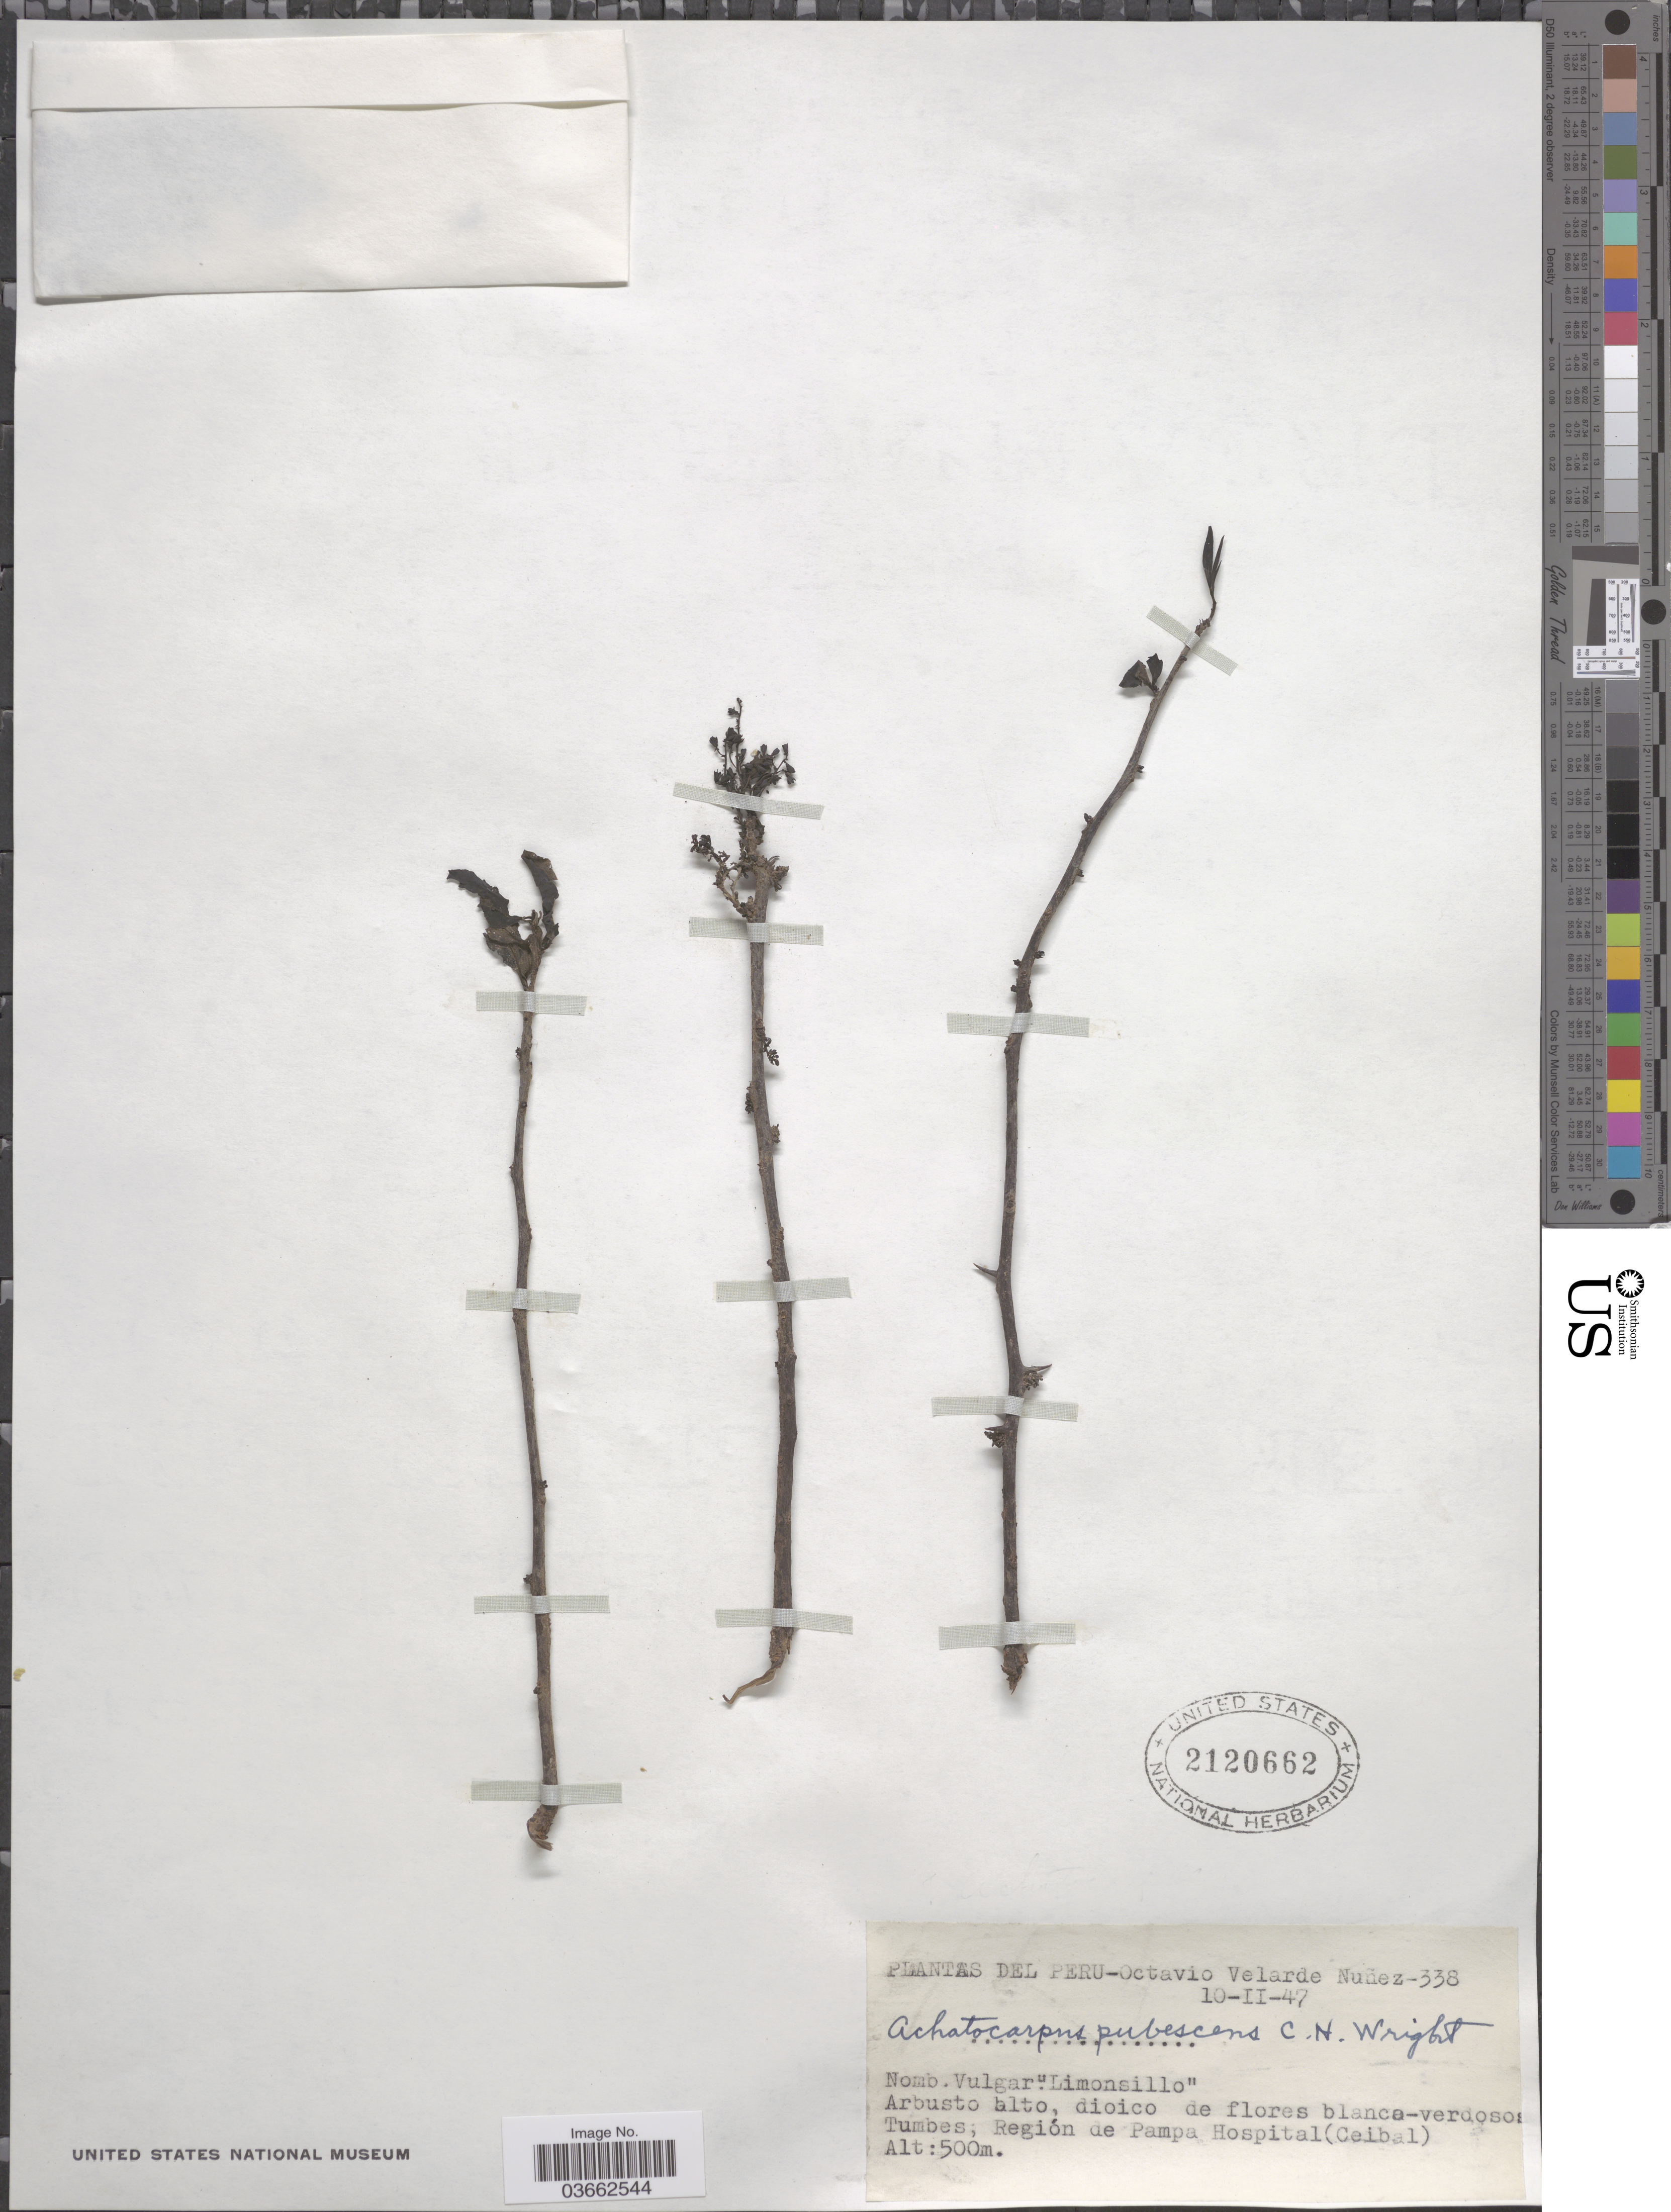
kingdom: Plantae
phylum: Tracheophyta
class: Magnoliopsida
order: Caryophyllales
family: Achatocarpaceae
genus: Achatocarpus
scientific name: Achatocarpus pubescens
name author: C.H. Wright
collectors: O. Velarde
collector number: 338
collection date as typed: Transcribed d/m/y: 10/2/47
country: Peru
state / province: Tumbes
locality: Region de Pampa Hospital (Ceibal).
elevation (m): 500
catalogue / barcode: US 2120662